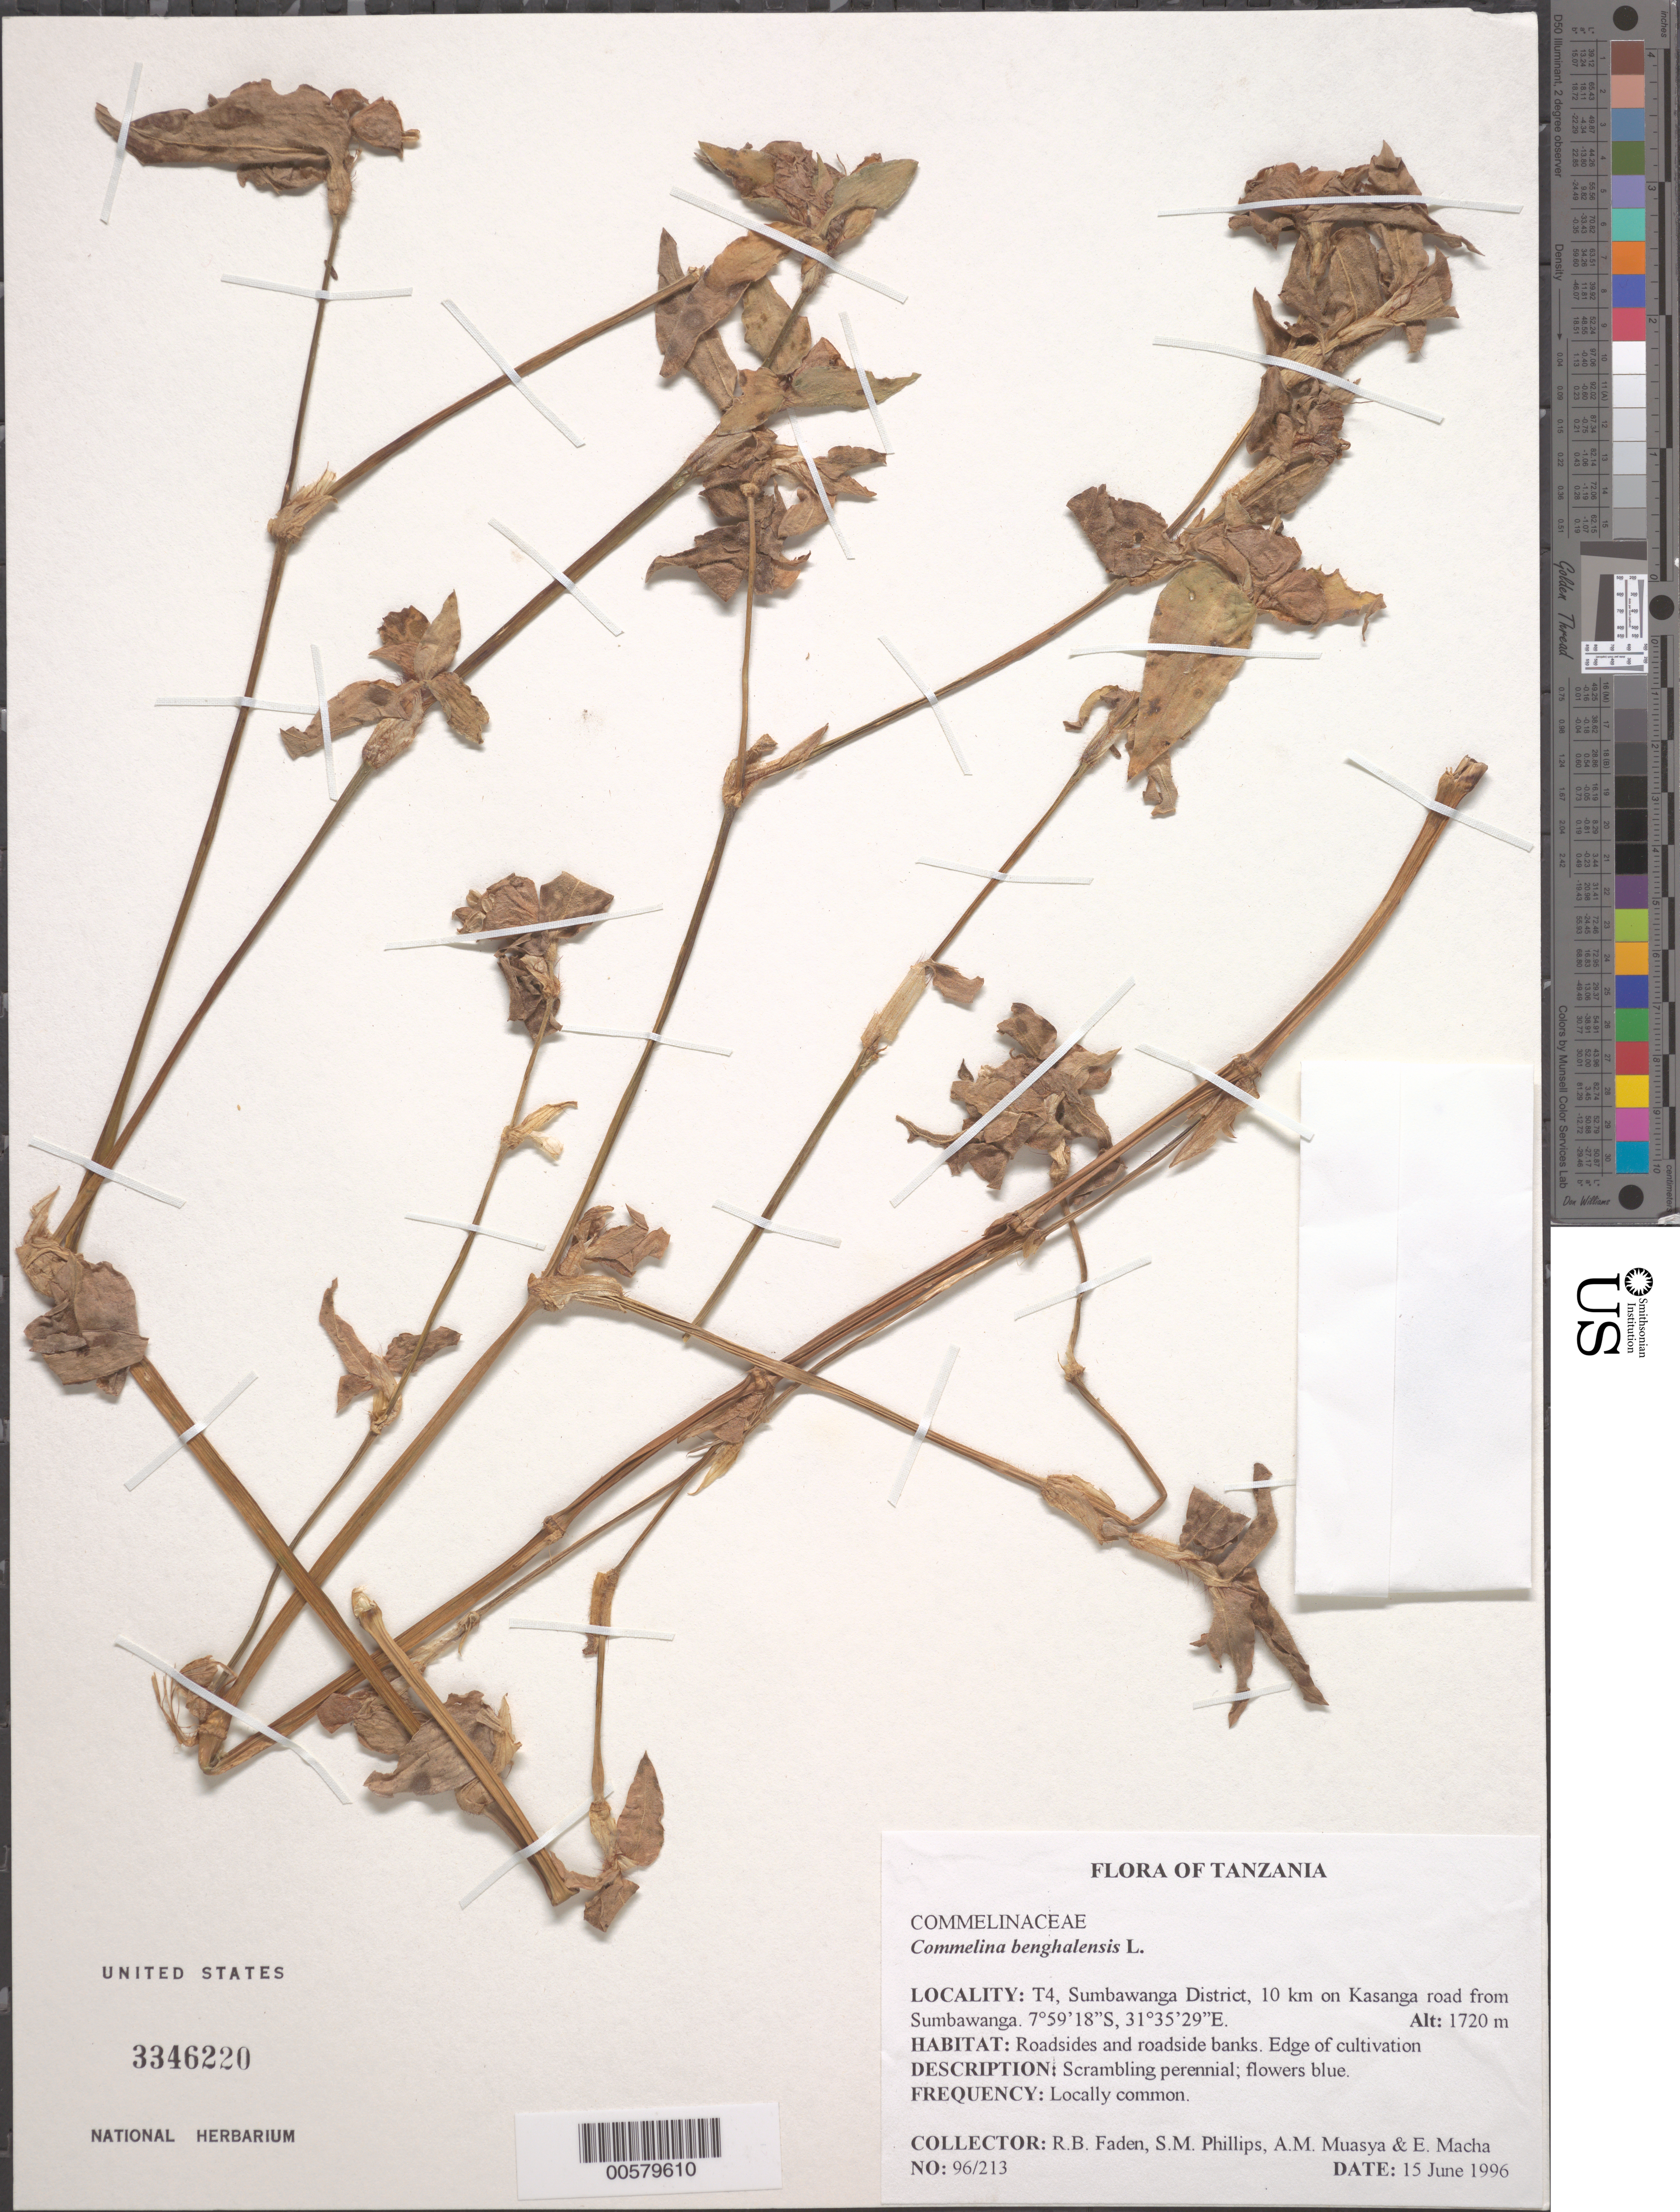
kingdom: Plantae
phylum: Tracheophyta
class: Liliopsida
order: Commelinales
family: Commelinaceae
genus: Commelina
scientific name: Commelina benghalensis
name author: L.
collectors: R. B. Faden, S. M. Phillips, A. Muasya & E. Macha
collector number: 96/213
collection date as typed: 15 Jun 1996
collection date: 1996-06-15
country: Tanzania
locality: T4, sumbawanga dist., kasanga-sombawanga road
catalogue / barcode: US 3346220